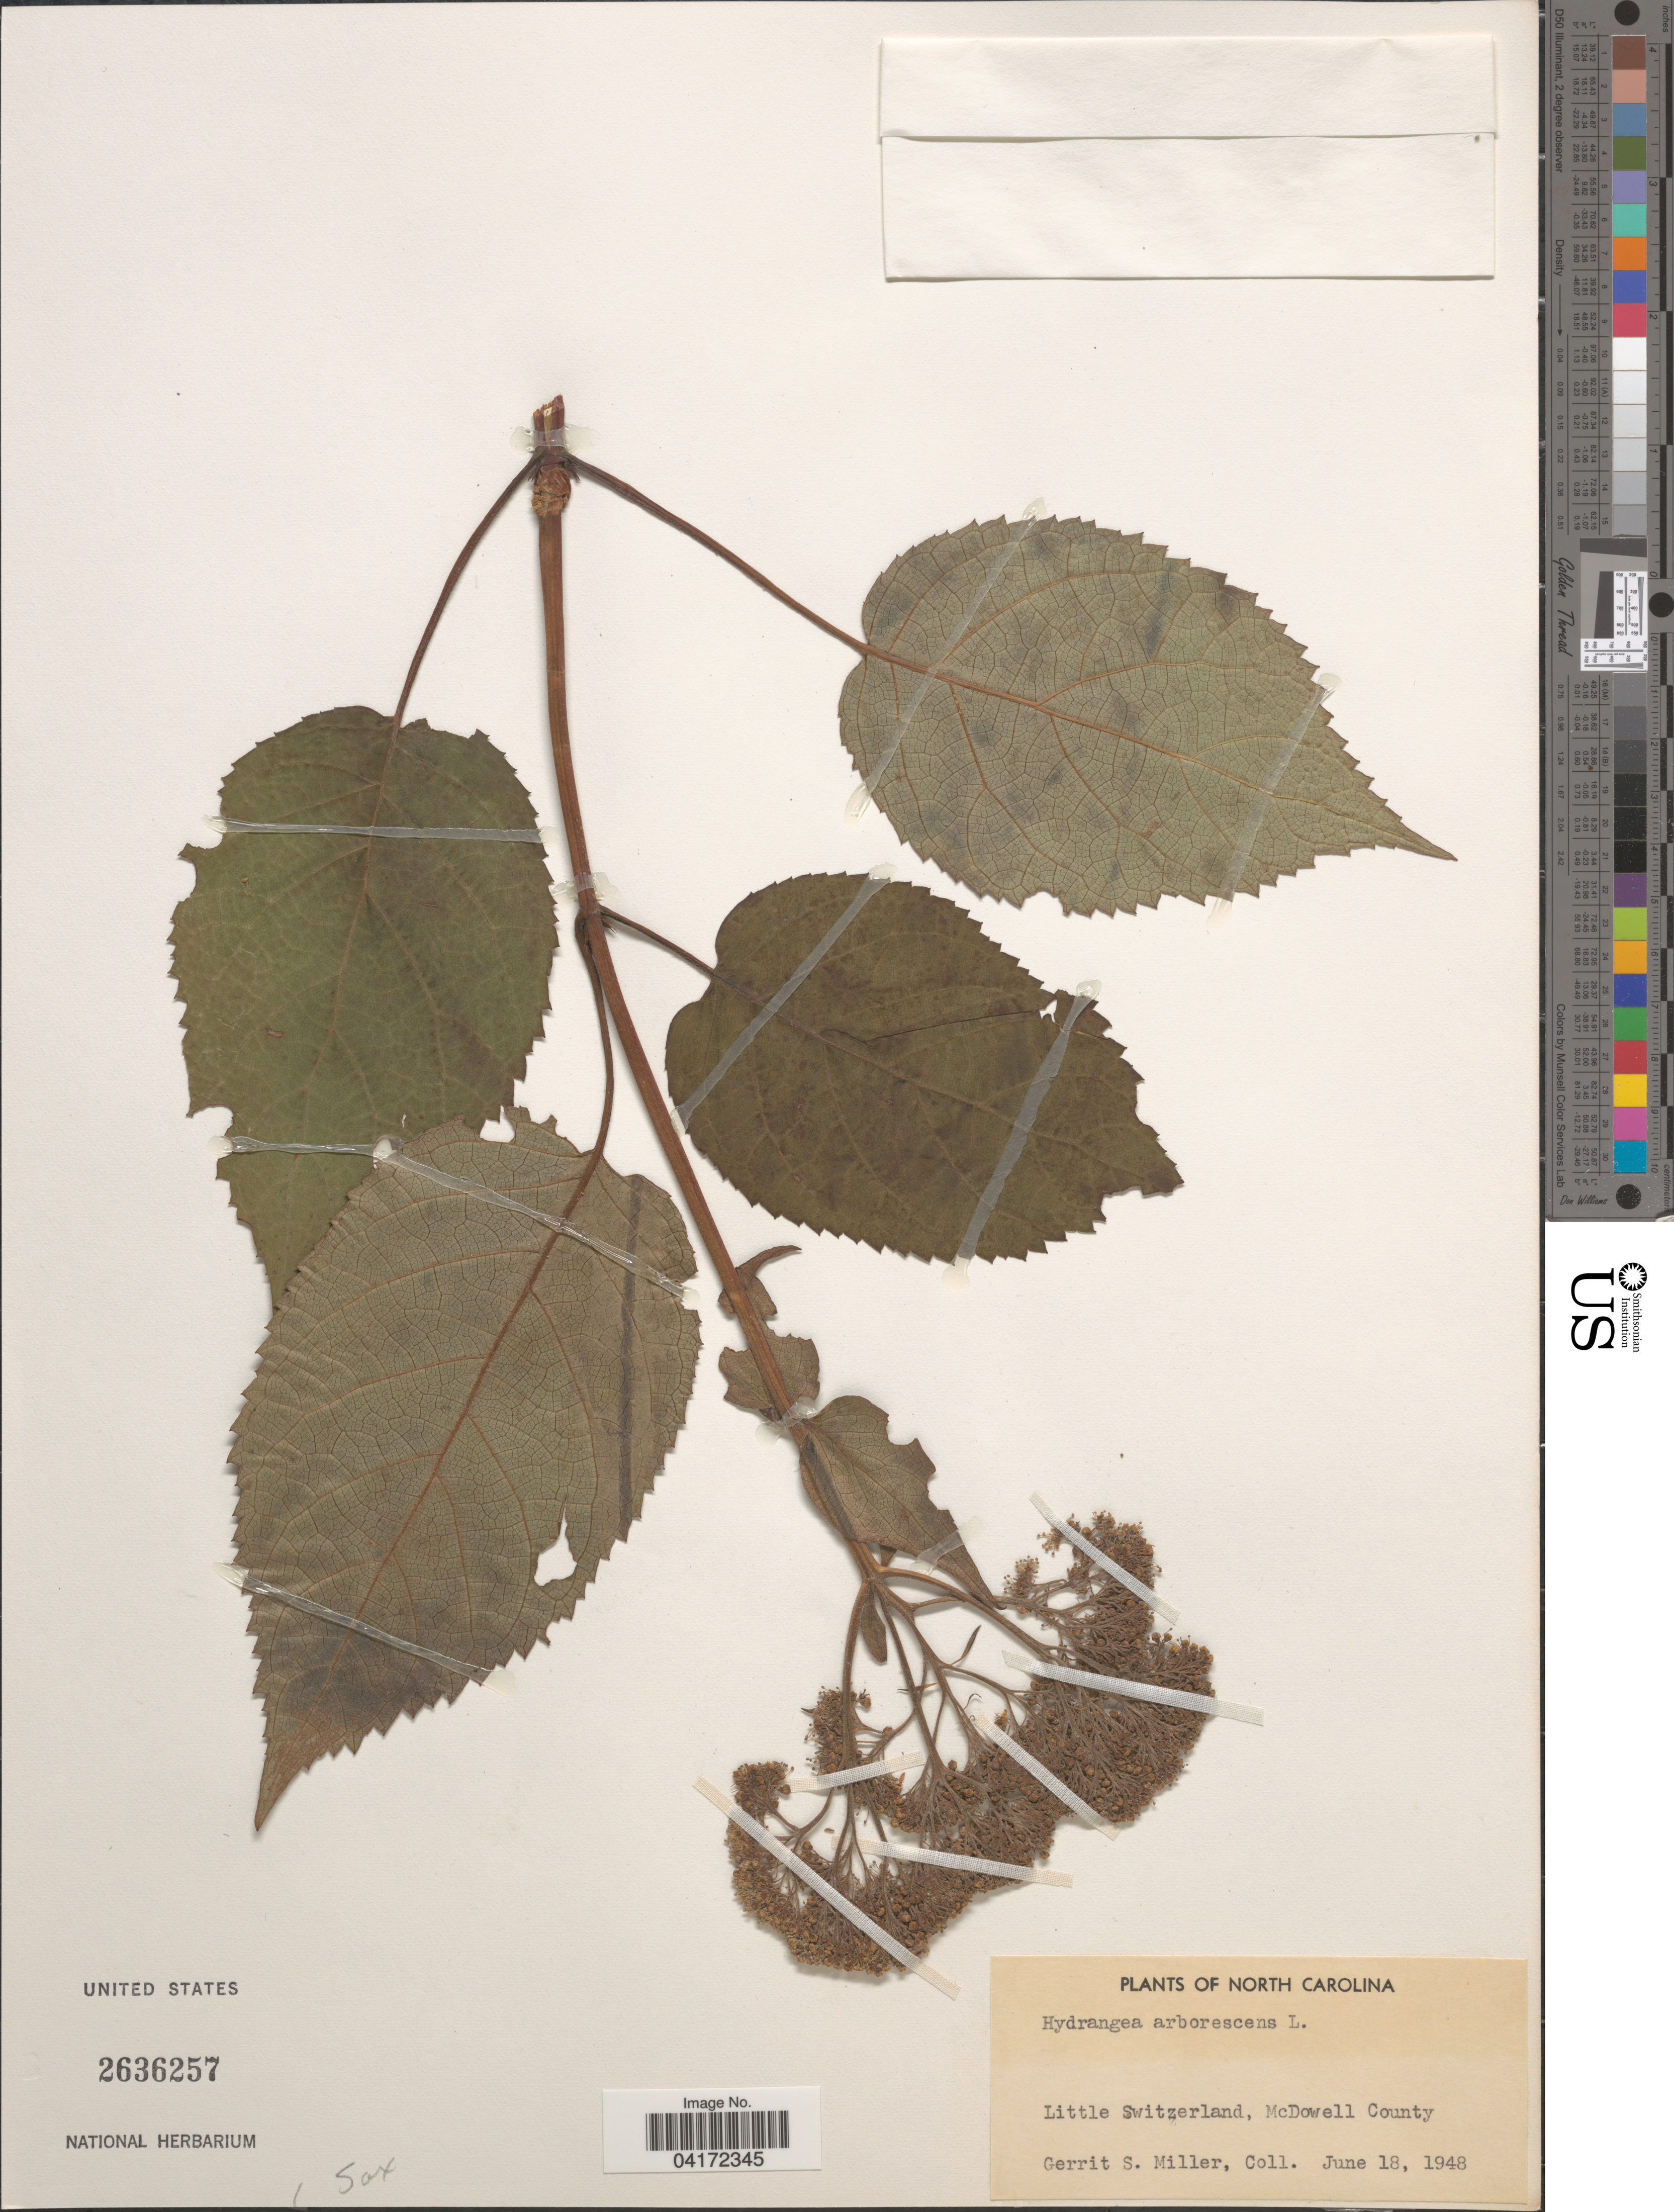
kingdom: Plantae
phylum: Tracheophyta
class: Magnoliopsida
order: Cornales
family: Hydrangeaceae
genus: Hydrangea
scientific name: Hydrangea arborescens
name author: L.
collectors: G. S. Miller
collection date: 1948-06-18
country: United States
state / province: North Carolina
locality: Little Switzerland, McDowell County.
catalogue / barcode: US 2636257